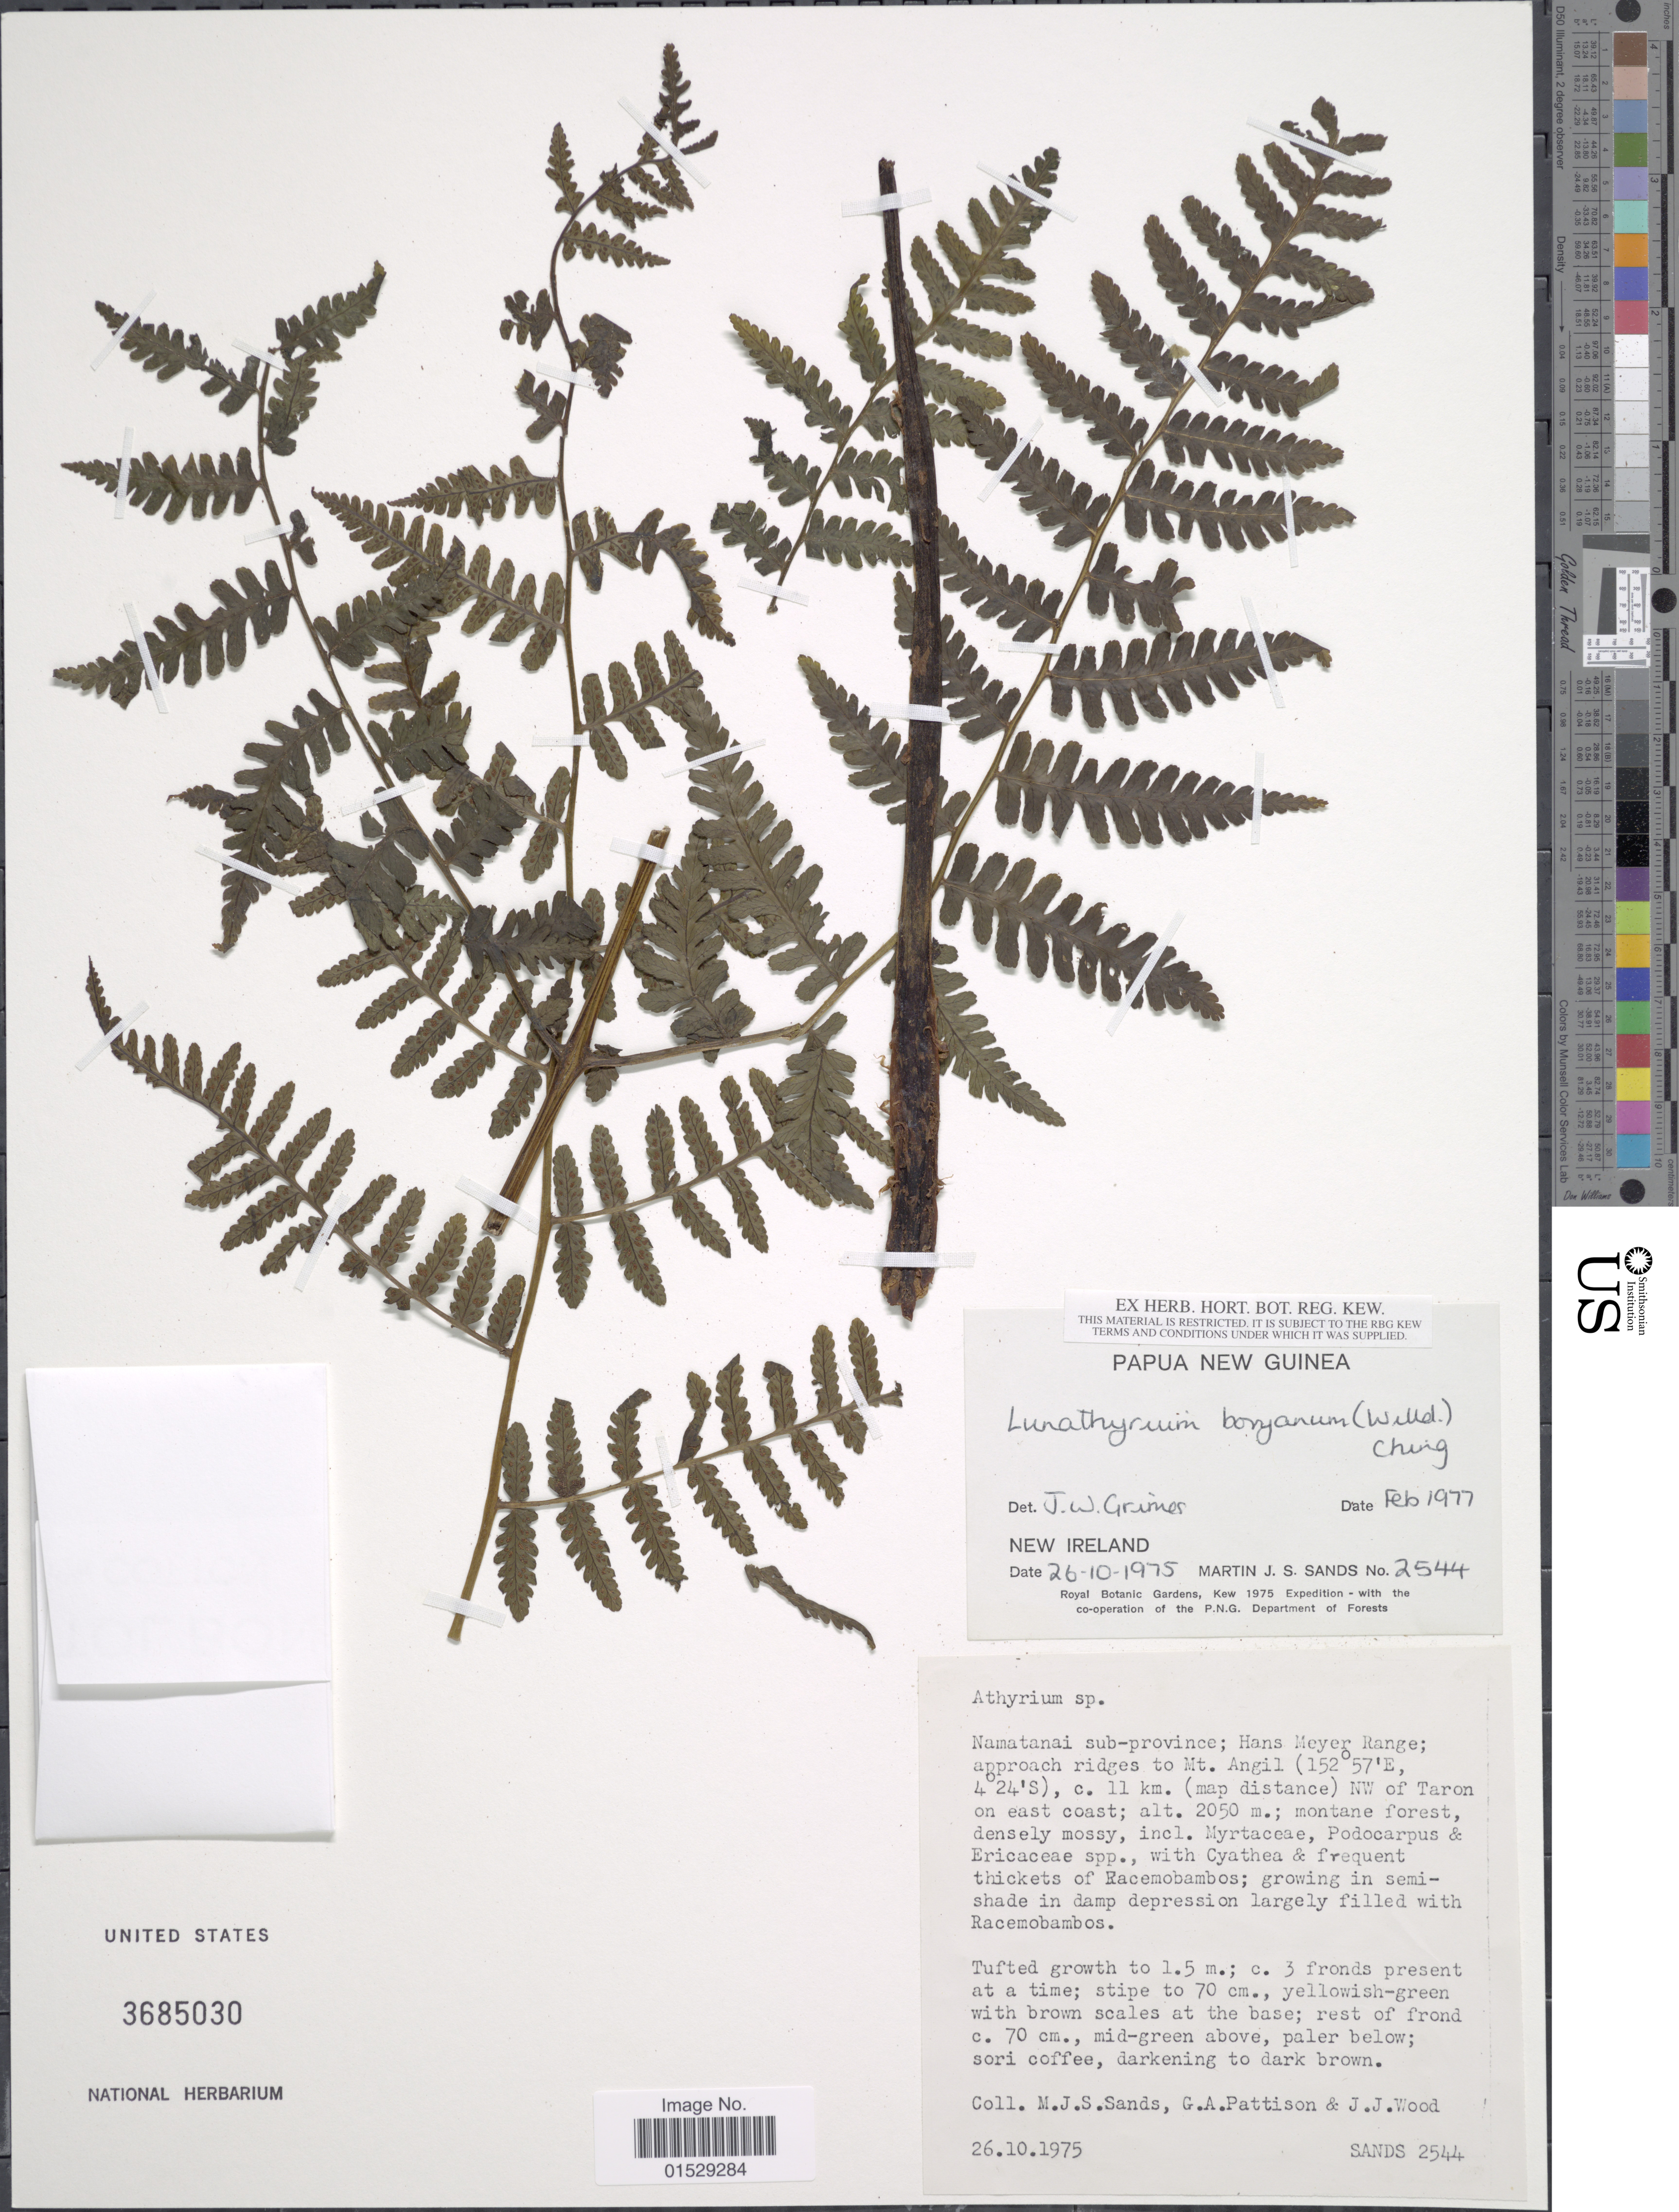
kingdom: Plantae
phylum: Tracheophyta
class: Polypodiopsida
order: Polypodiales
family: Athyriaceae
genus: Deparia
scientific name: Deparia boryana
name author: (Willd.) M. Kato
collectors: M. Sands, G. Pattison & J. Wood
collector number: SANDS 2544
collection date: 1975-10-26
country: Papua New Guinea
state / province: New Ireland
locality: Namatanai sub-province; Hans Meyer Range; approach ridges to Mt. Angil, c. 11 km (map distance) NW of Taron on east coast, montane forest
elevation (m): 2050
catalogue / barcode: US 3685030